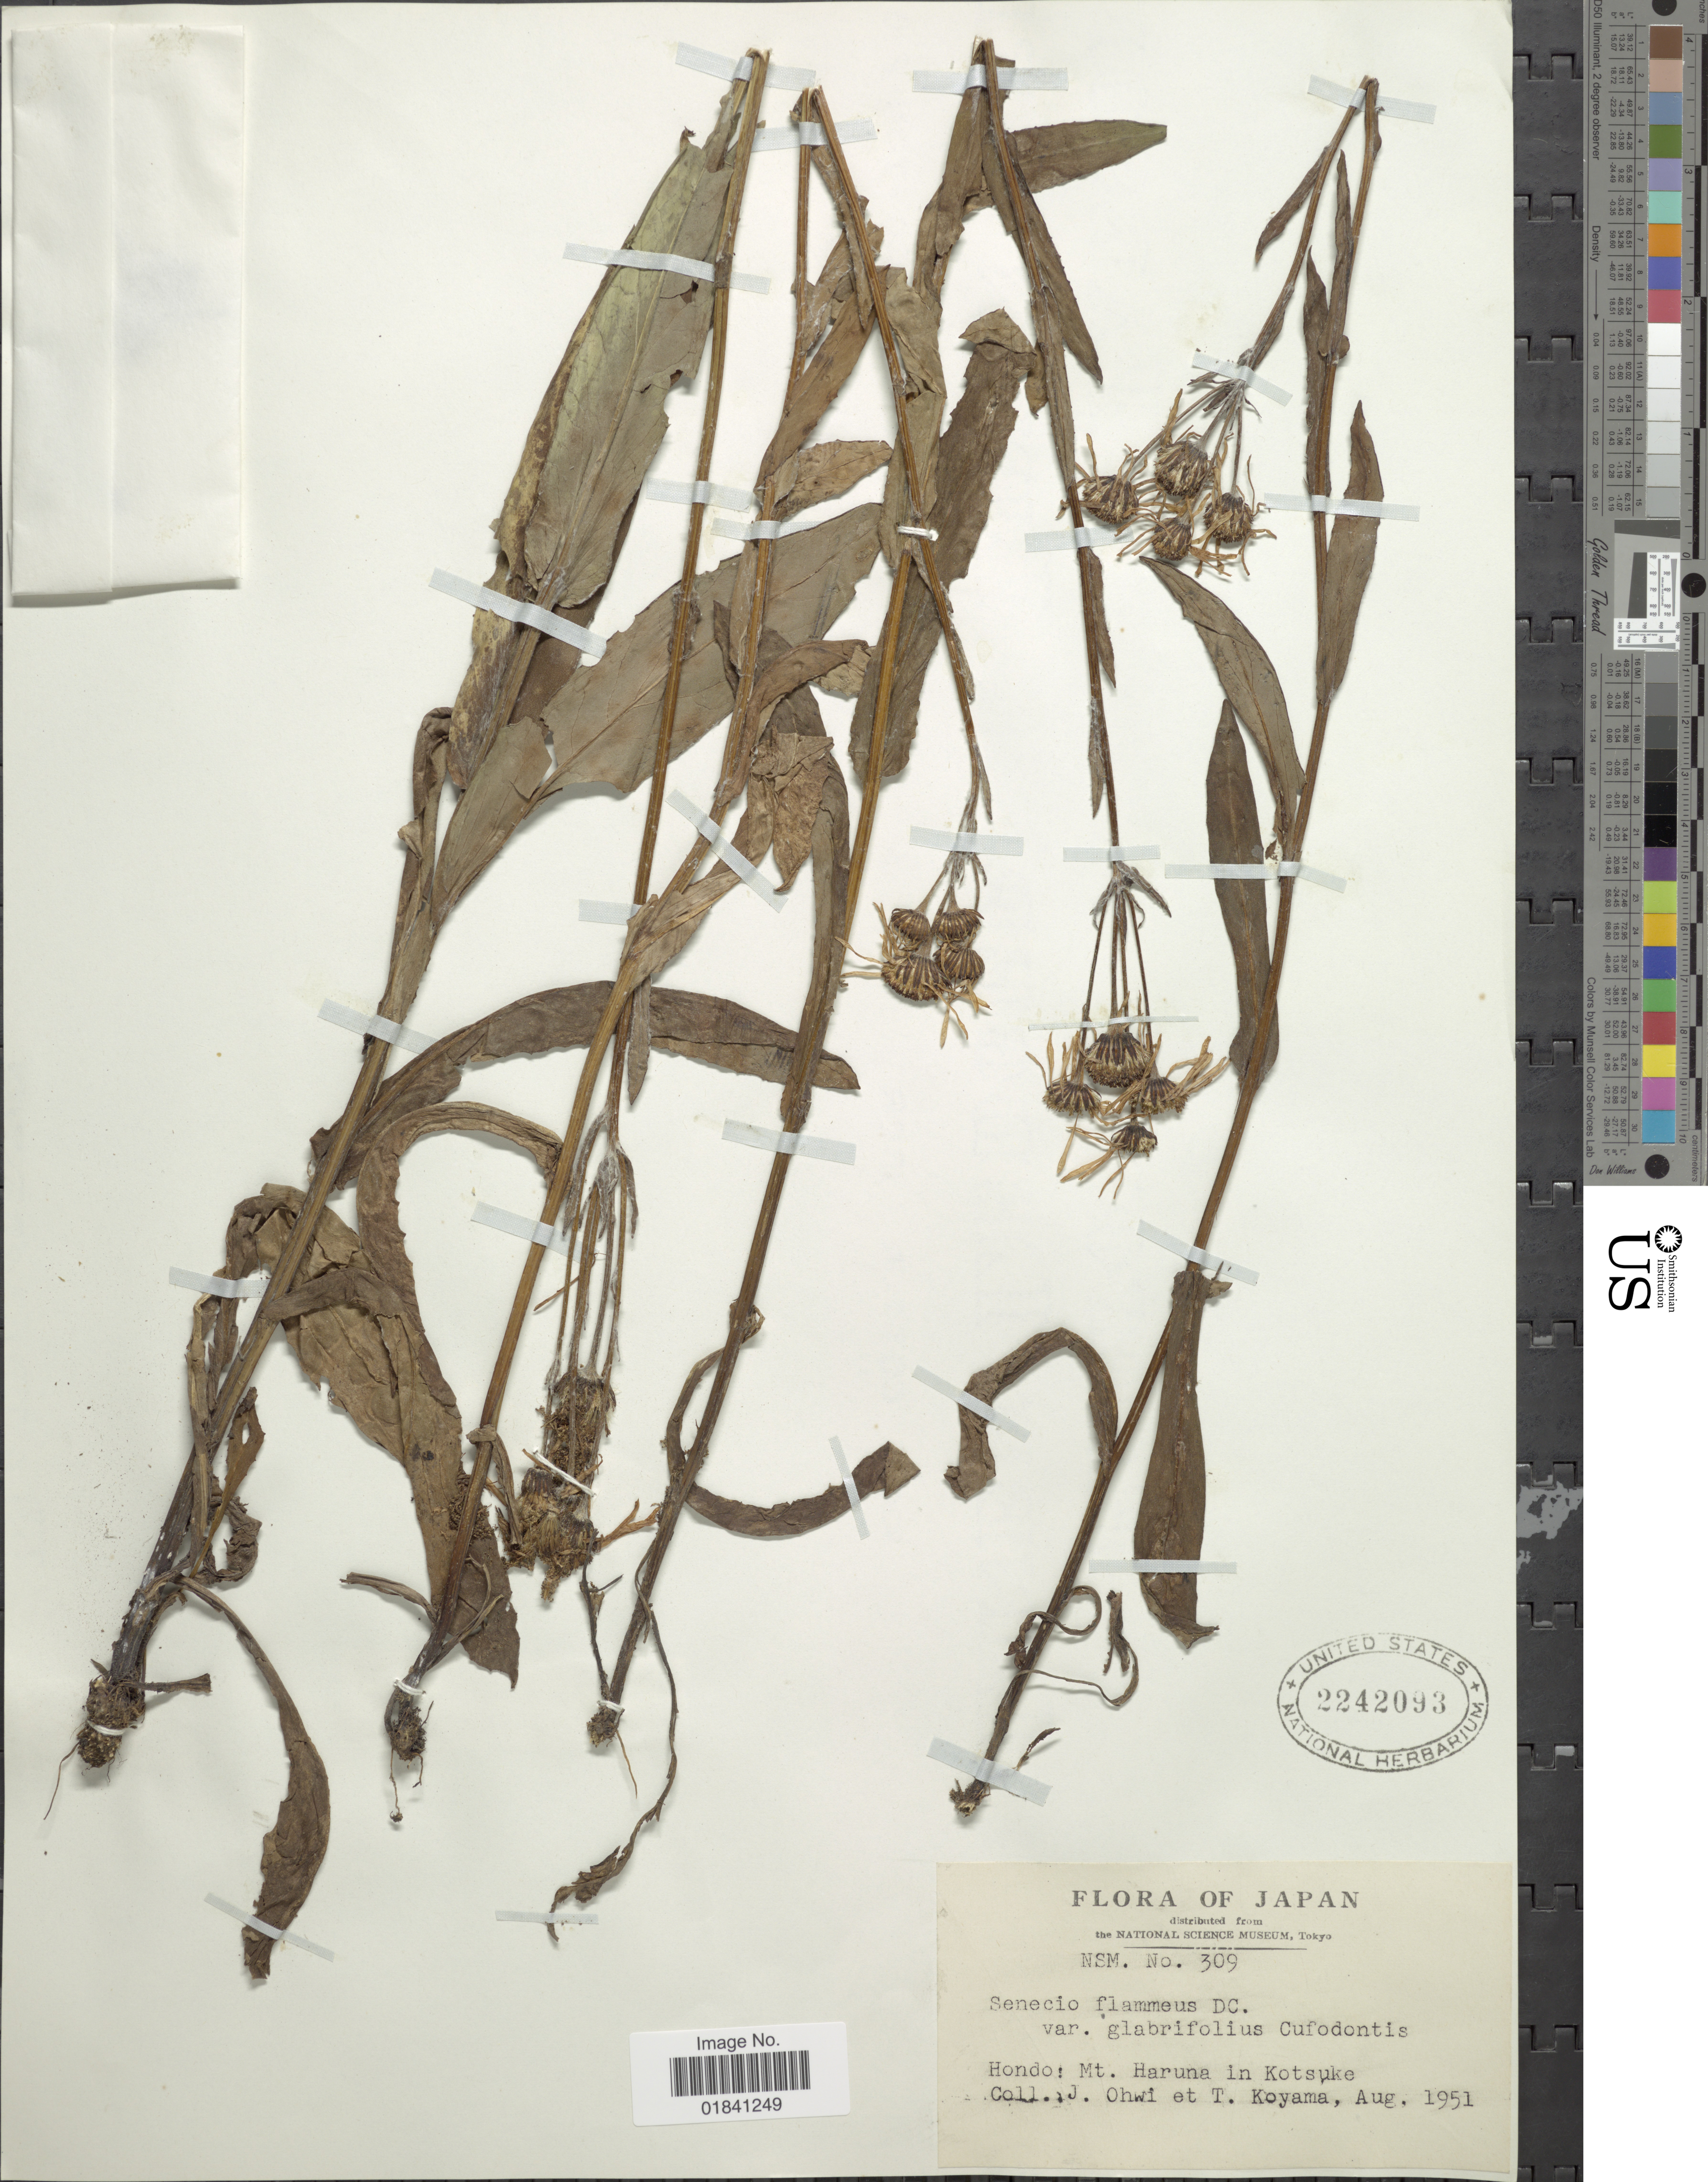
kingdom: Plantae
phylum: Tracheophyta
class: Magnoliopsida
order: Asterales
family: Asteraceae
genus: Senecio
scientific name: Senecio flammeus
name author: Turcz. ex A. DC.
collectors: J. Ohwi & T. Koyama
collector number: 309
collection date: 1951-08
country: Japan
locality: Hondo: Mt. Haruna in Kotsuke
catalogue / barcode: US 2242093